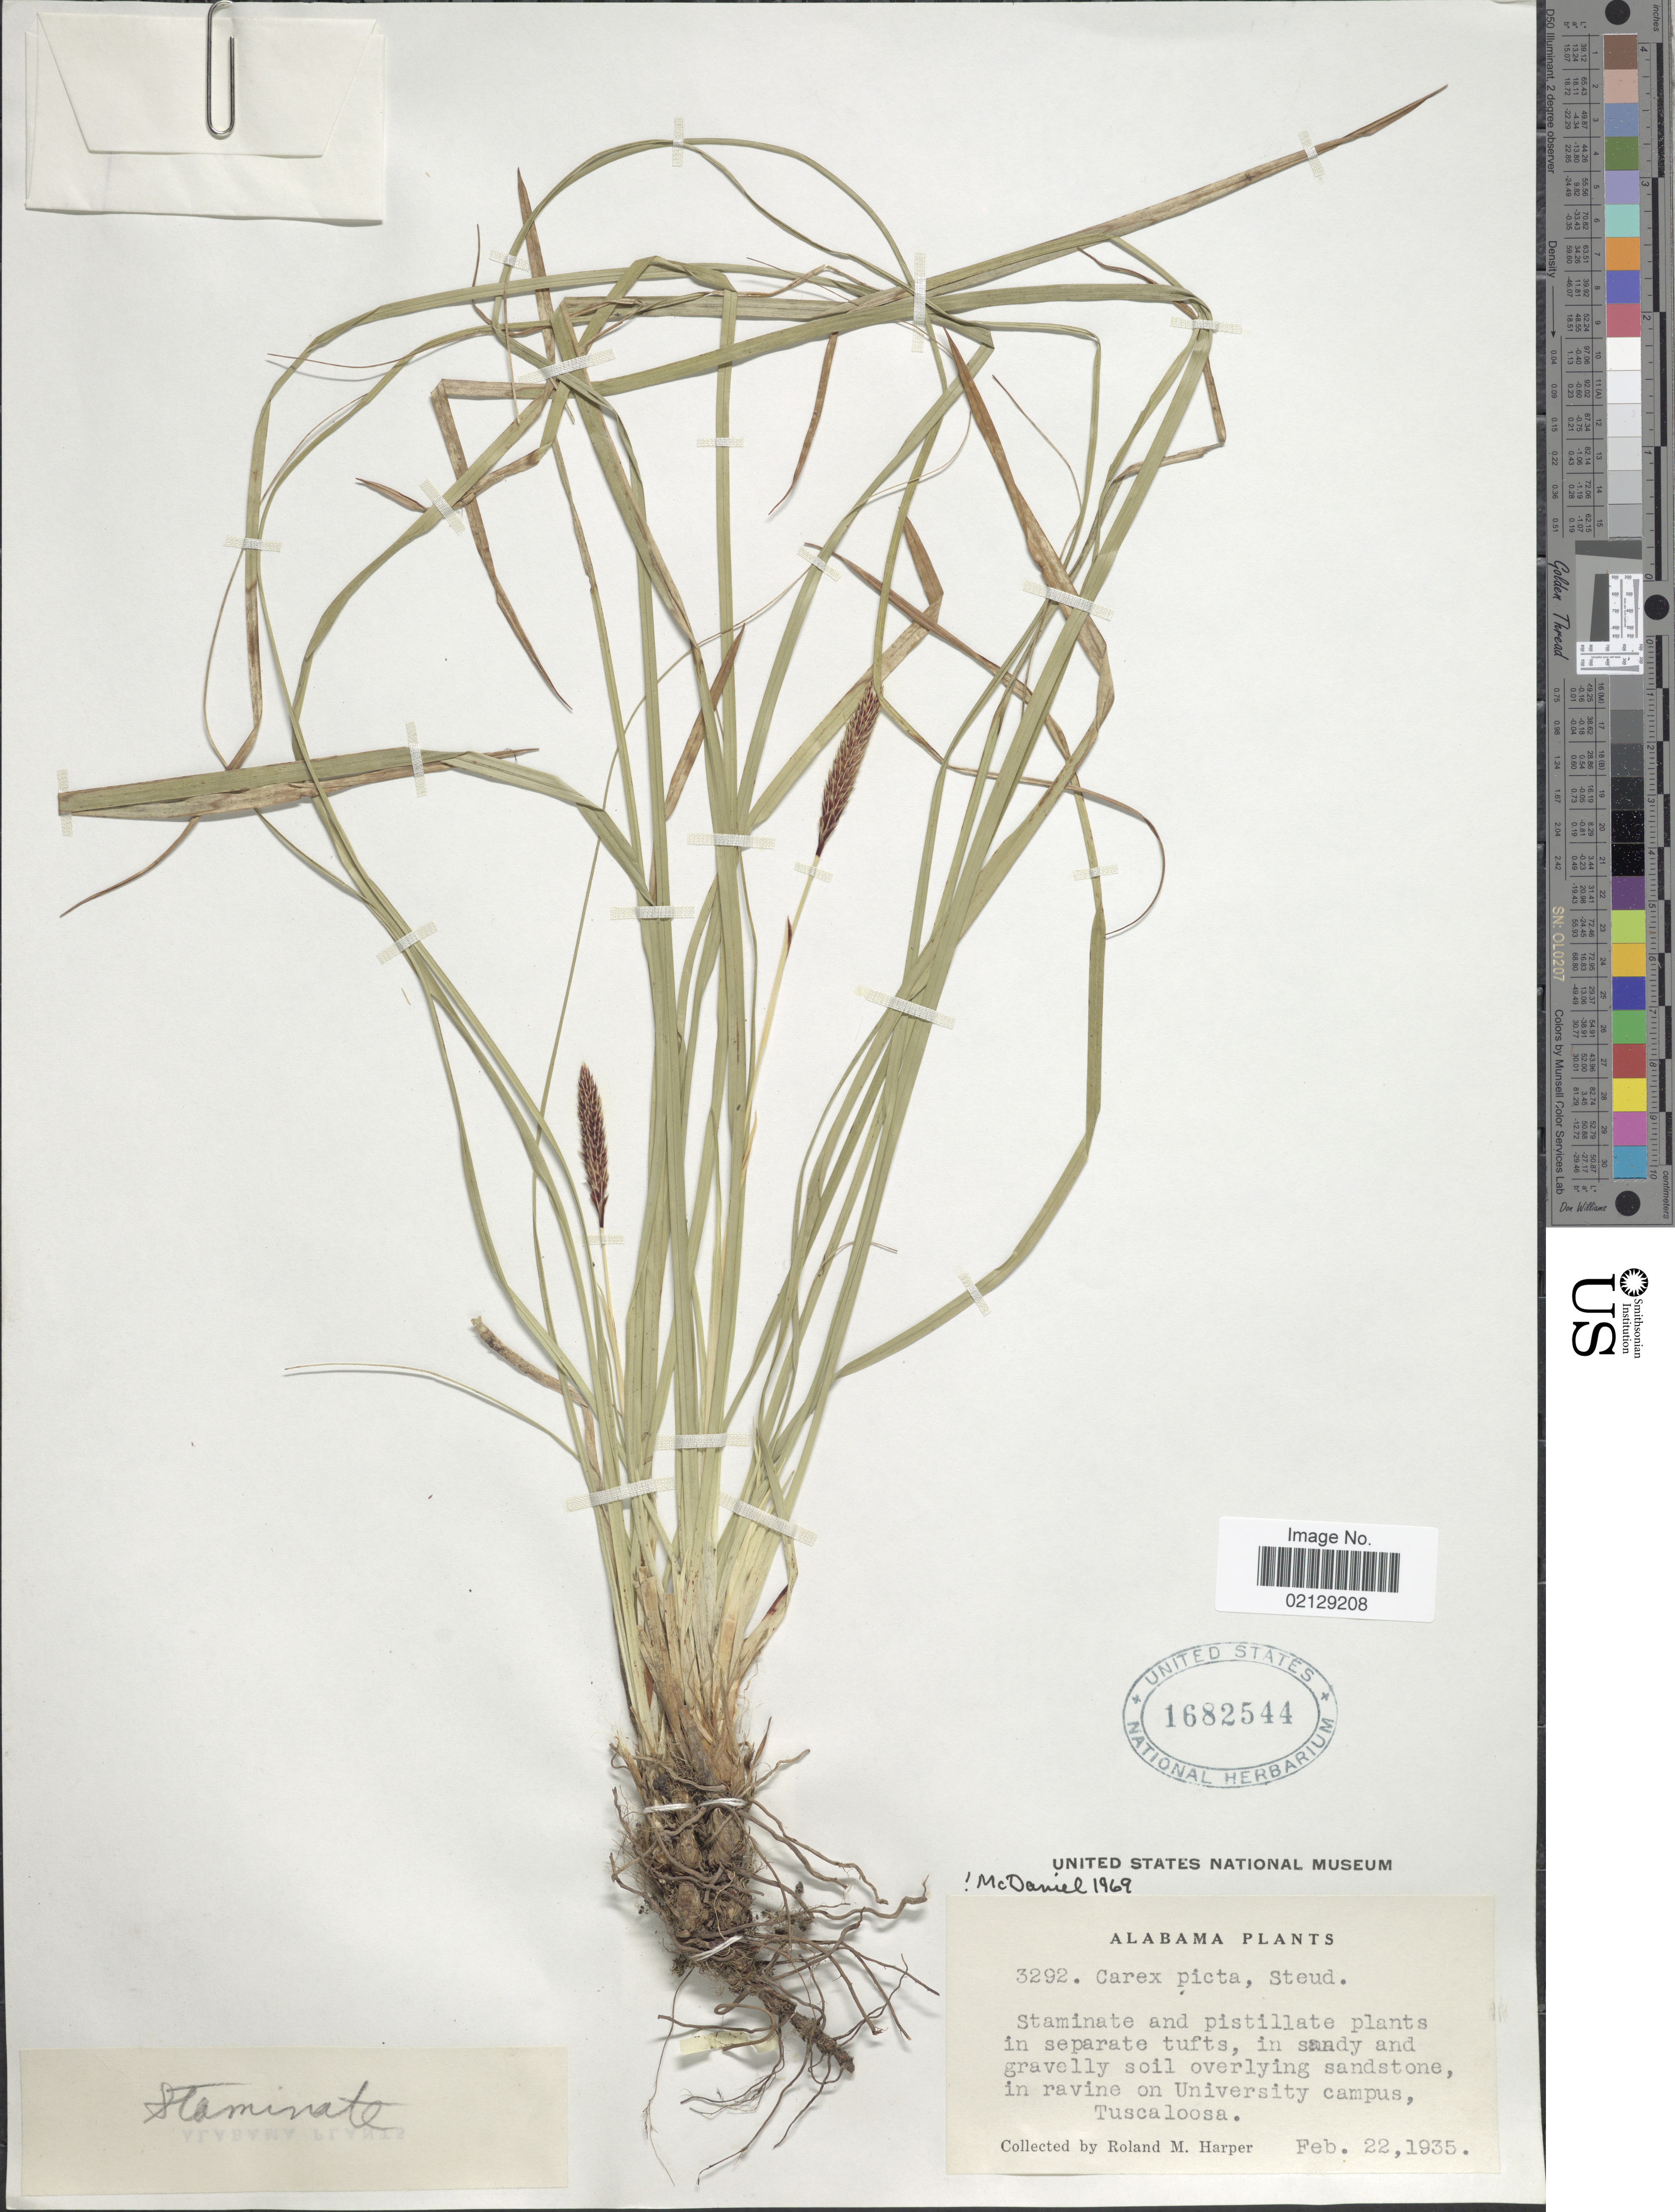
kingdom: Plantae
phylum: Tracheophyta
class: Liliopsida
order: Poales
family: Cyperaceae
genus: Carex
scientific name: Carex picta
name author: Steud.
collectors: R. M. Harper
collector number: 3292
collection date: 1935-02-22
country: United States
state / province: Alabama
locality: Tuscaloosa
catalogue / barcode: US 1682544